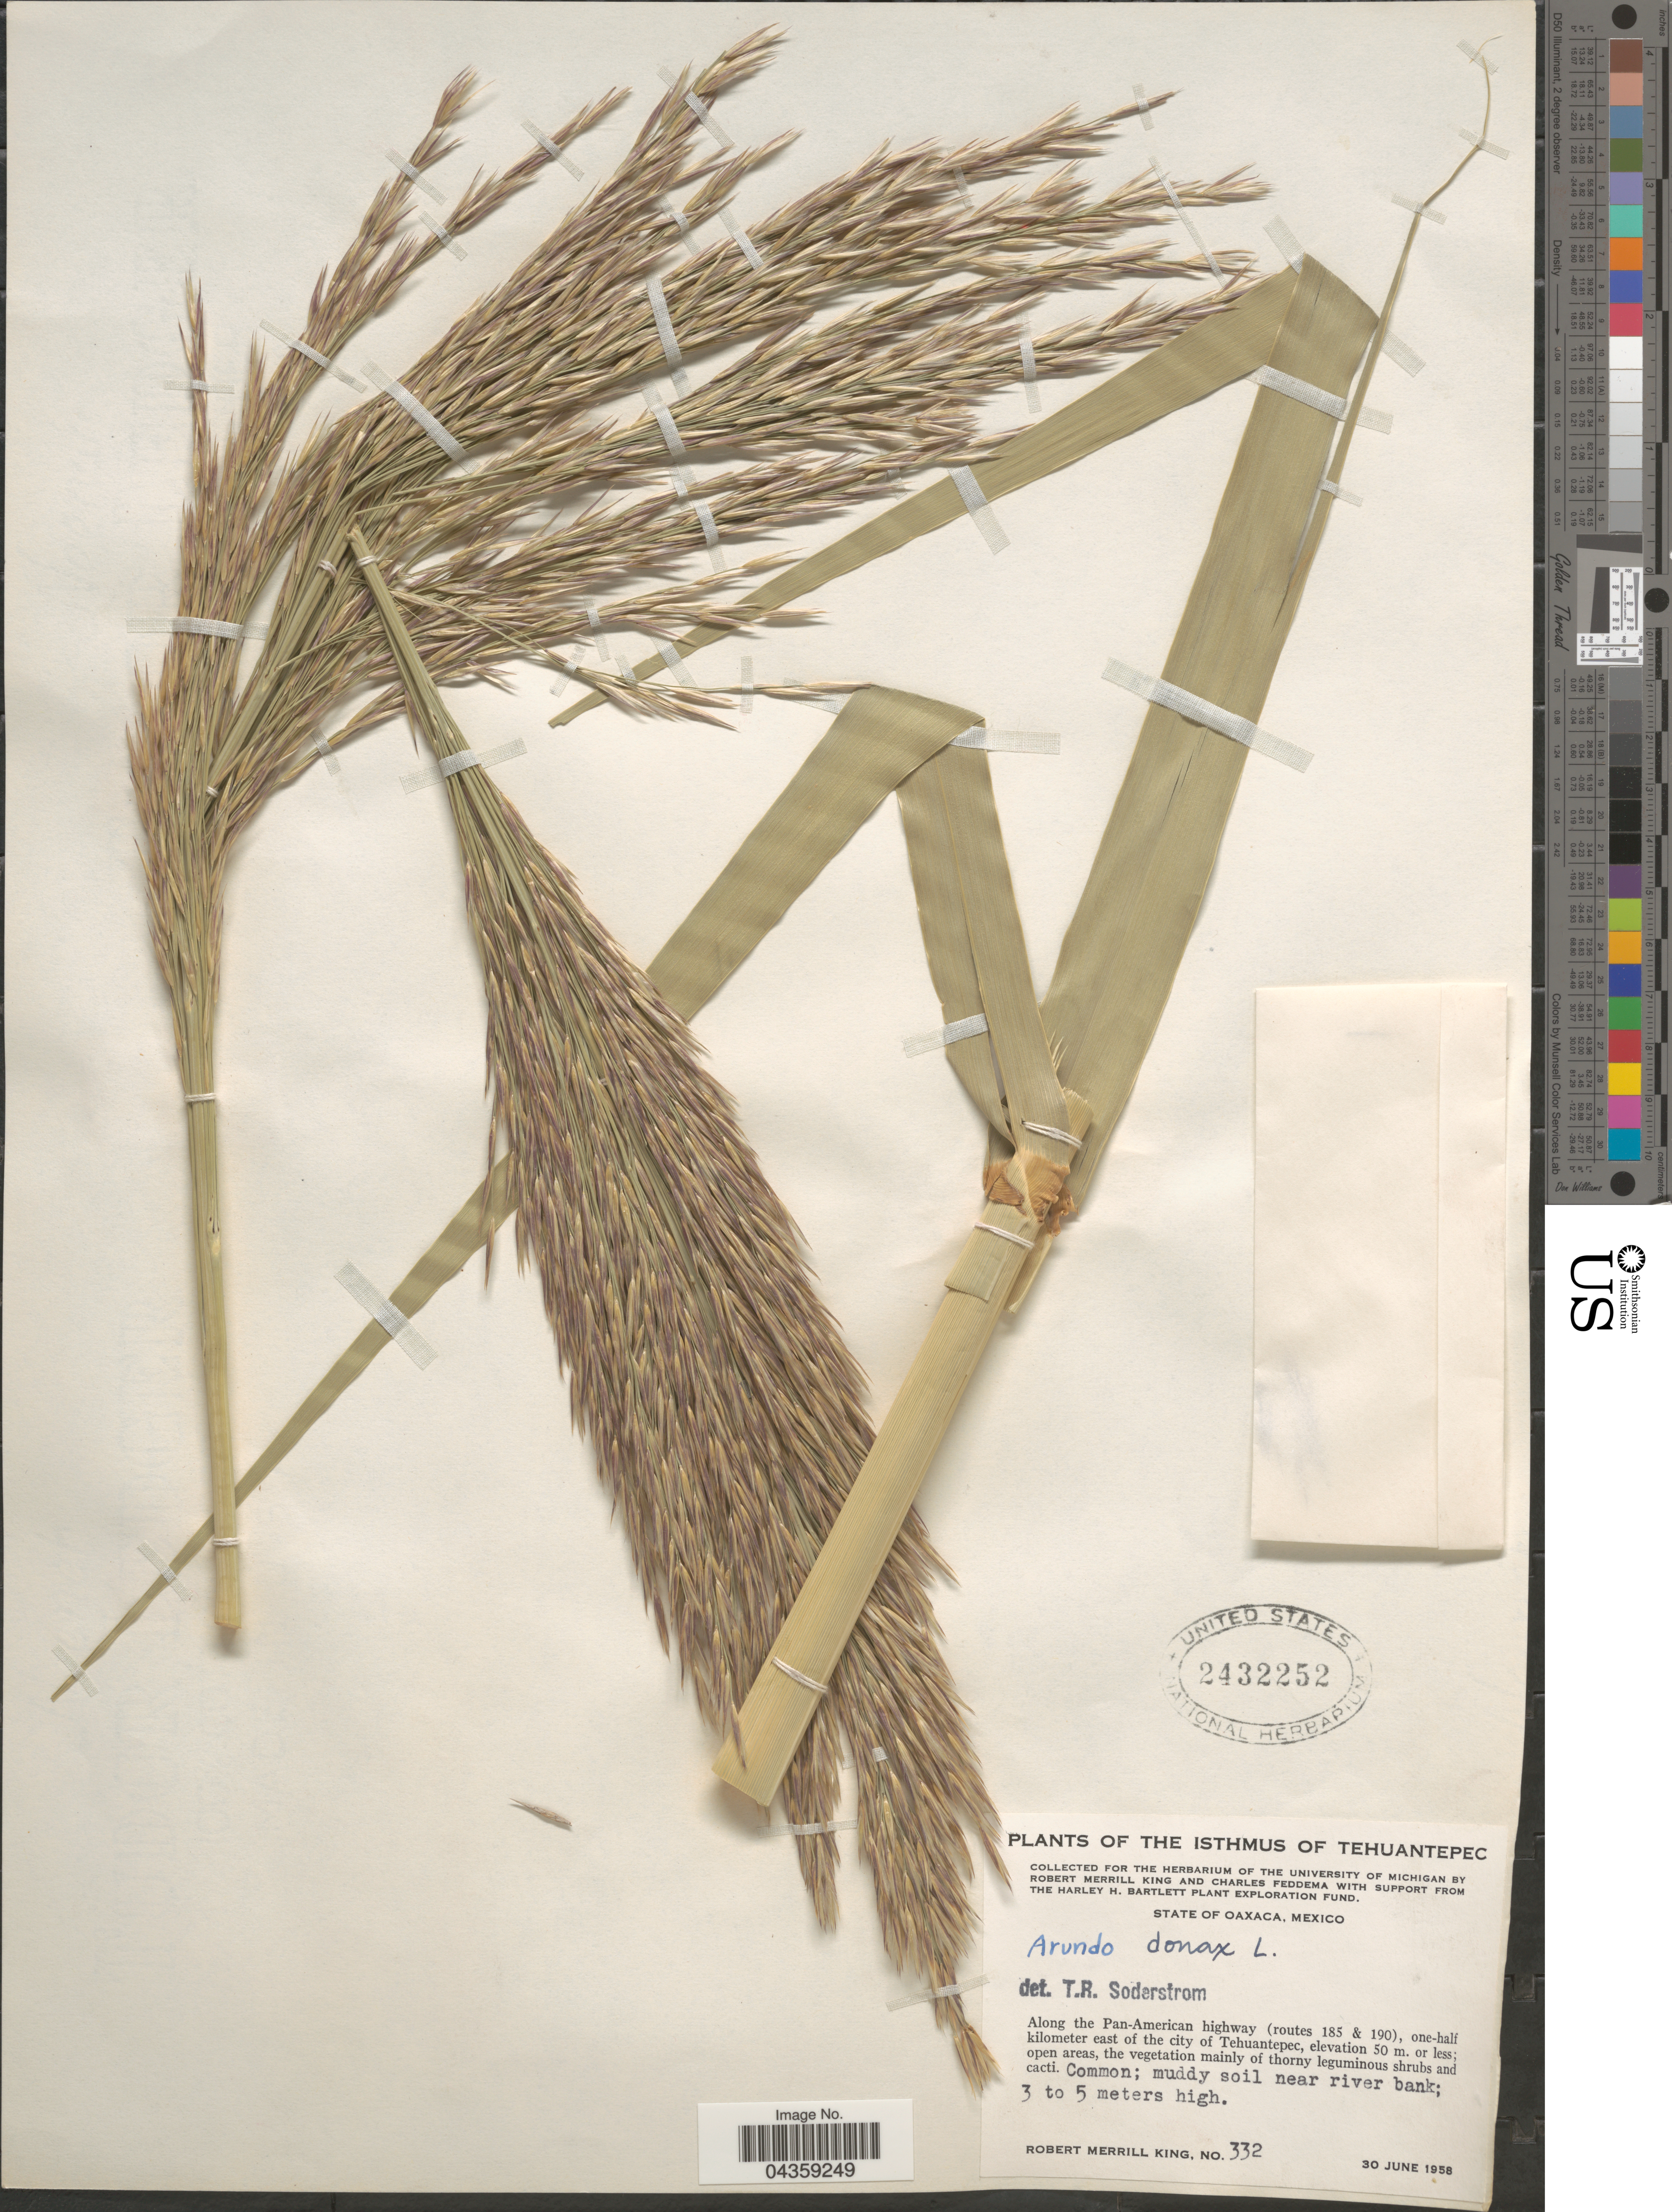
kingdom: Plantae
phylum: Tracheophyta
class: Liliopsida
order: Poales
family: Poaceae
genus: Arundo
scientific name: Arundo donax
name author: L.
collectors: R. M. King & C. Feddema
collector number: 332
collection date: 1958-06-30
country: Mexico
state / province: Oaxaca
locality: The Isthmus of Tehuantepec. The Harley H. Bartlett Plant Exploration Fund. Along the Pan-American highway (routes 185 & 190), one-half kilometer east of the city of Tehuantepec.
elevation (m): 50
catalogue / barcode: US 2432252